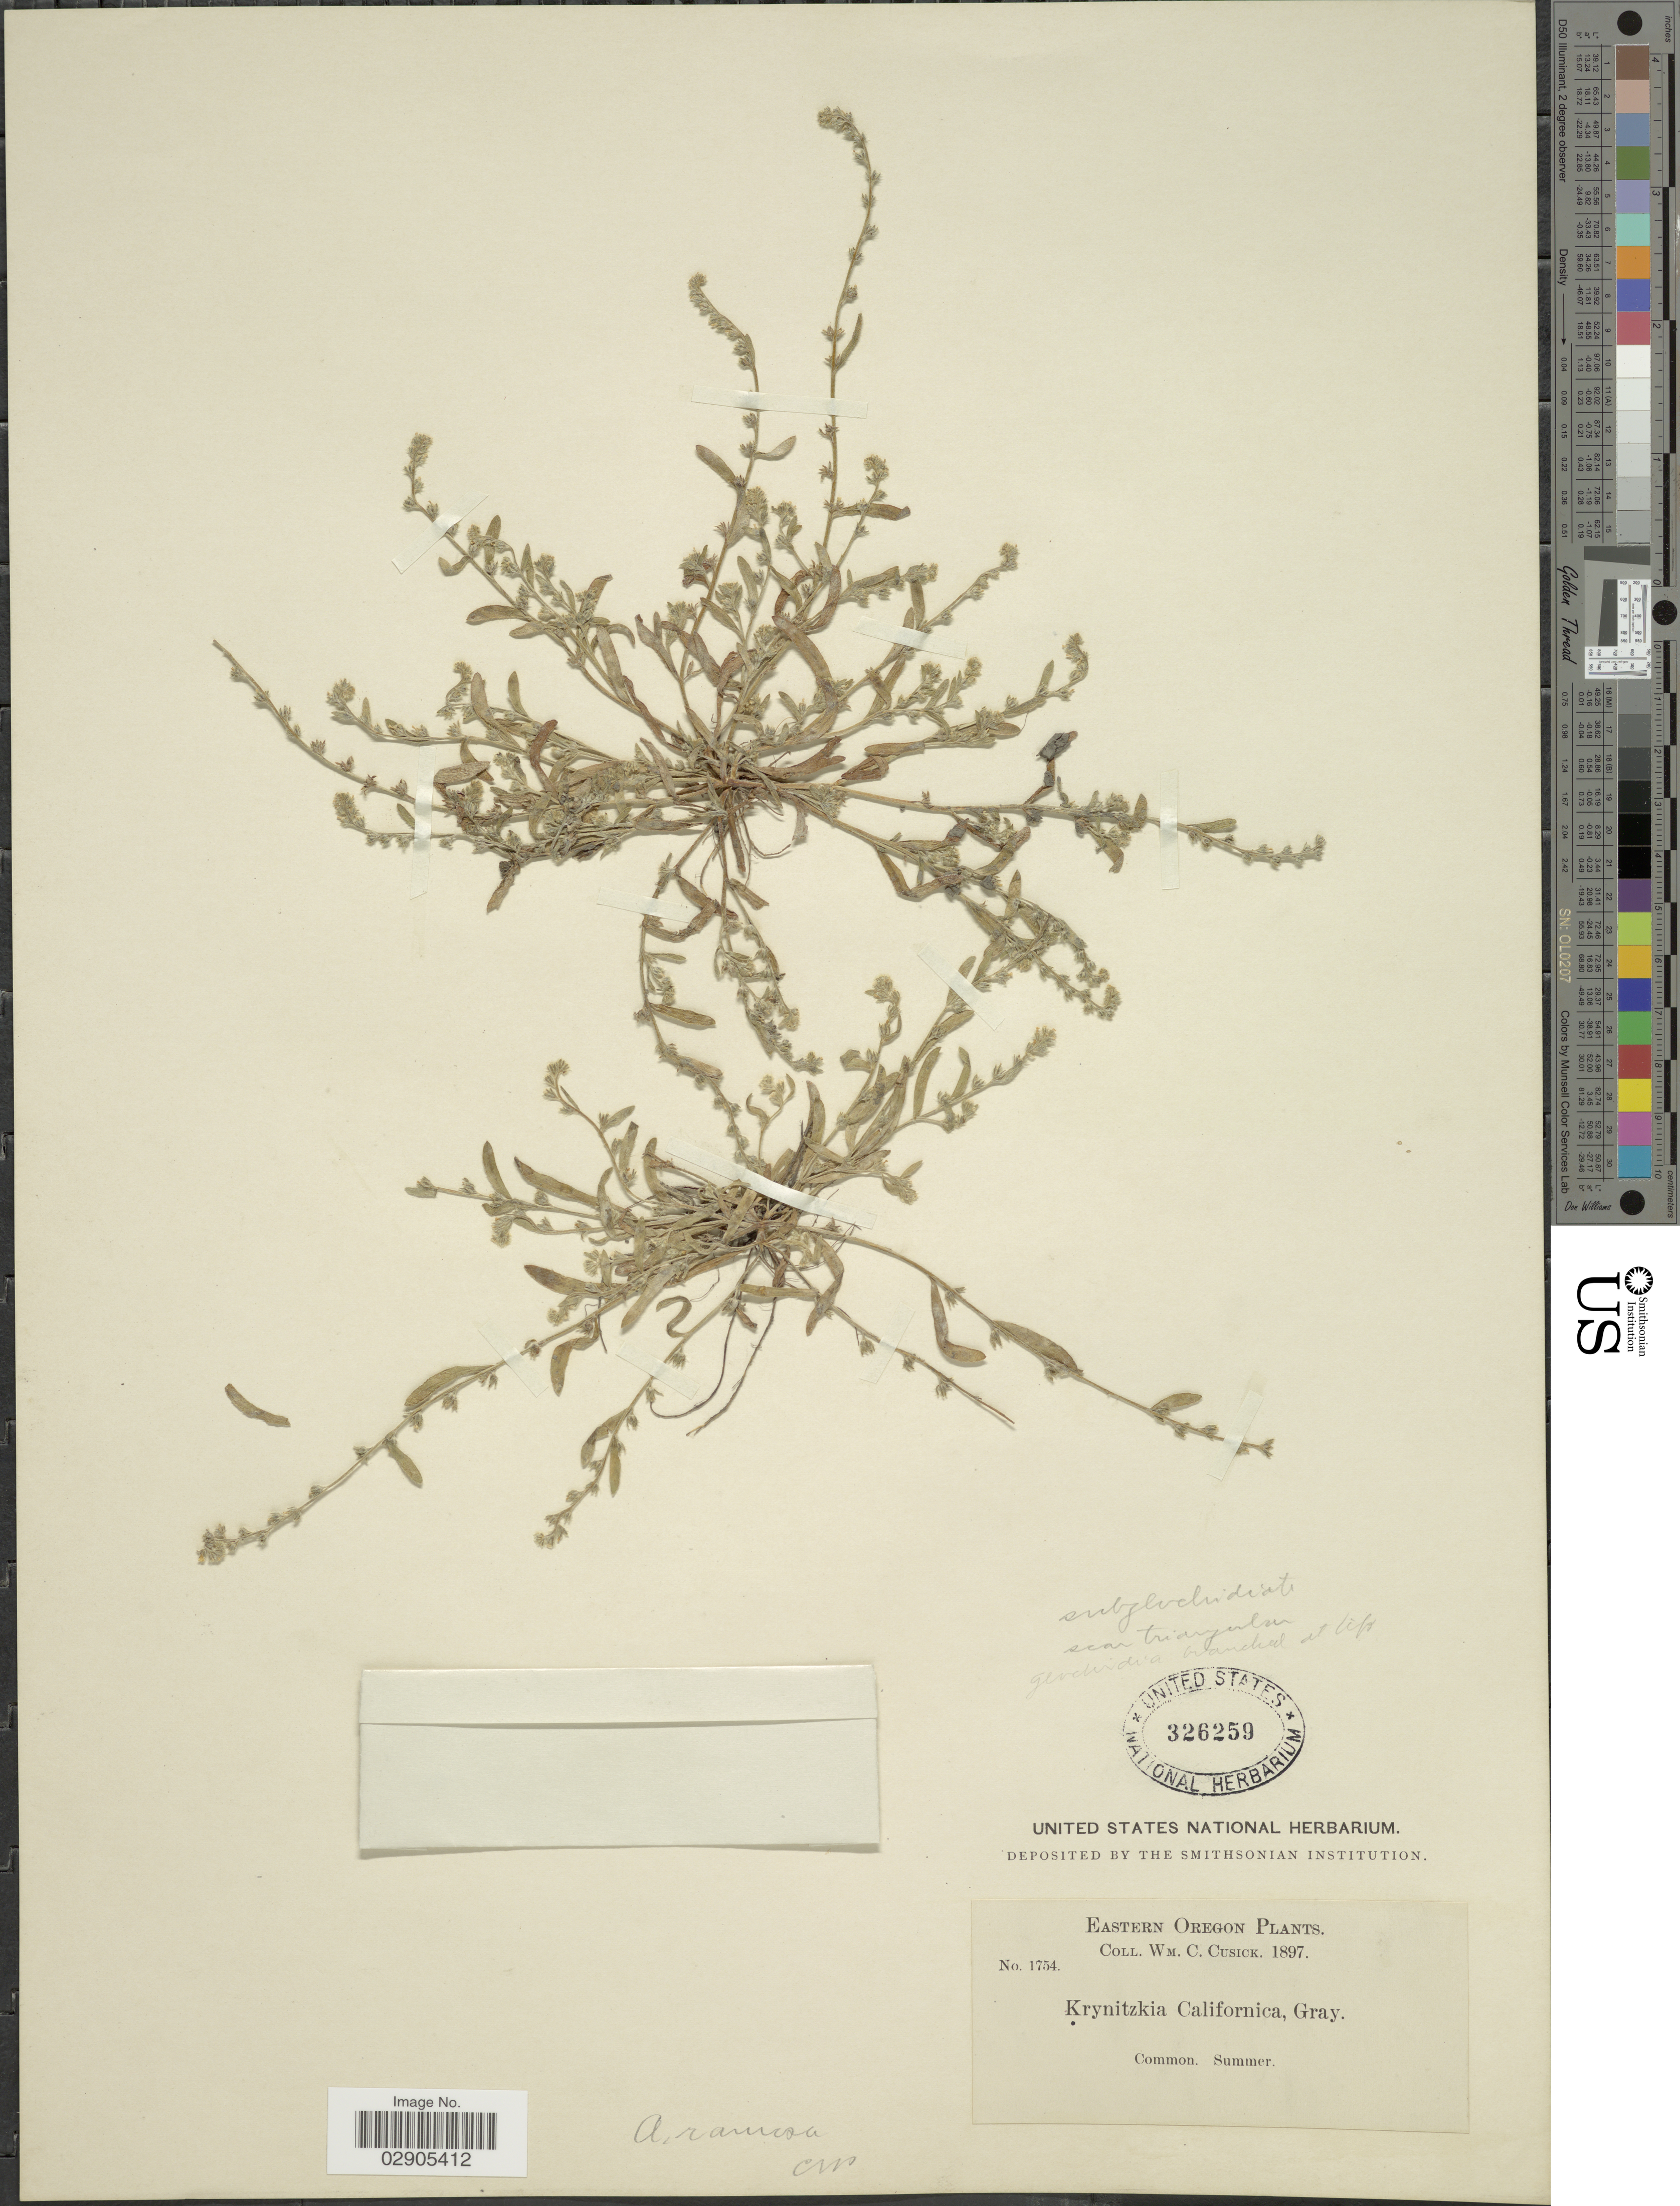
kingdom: Plantae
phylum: Tracheophyta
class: Magnoliopsida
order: Boraginales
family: Boraginaceae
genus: Allocarya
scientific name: Allocarya ramosa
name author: Piper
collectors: W. C. Cusick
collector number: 1754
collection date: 1897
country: United States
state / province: Oregon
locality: Eastern Oregon.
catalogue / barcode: US 326259